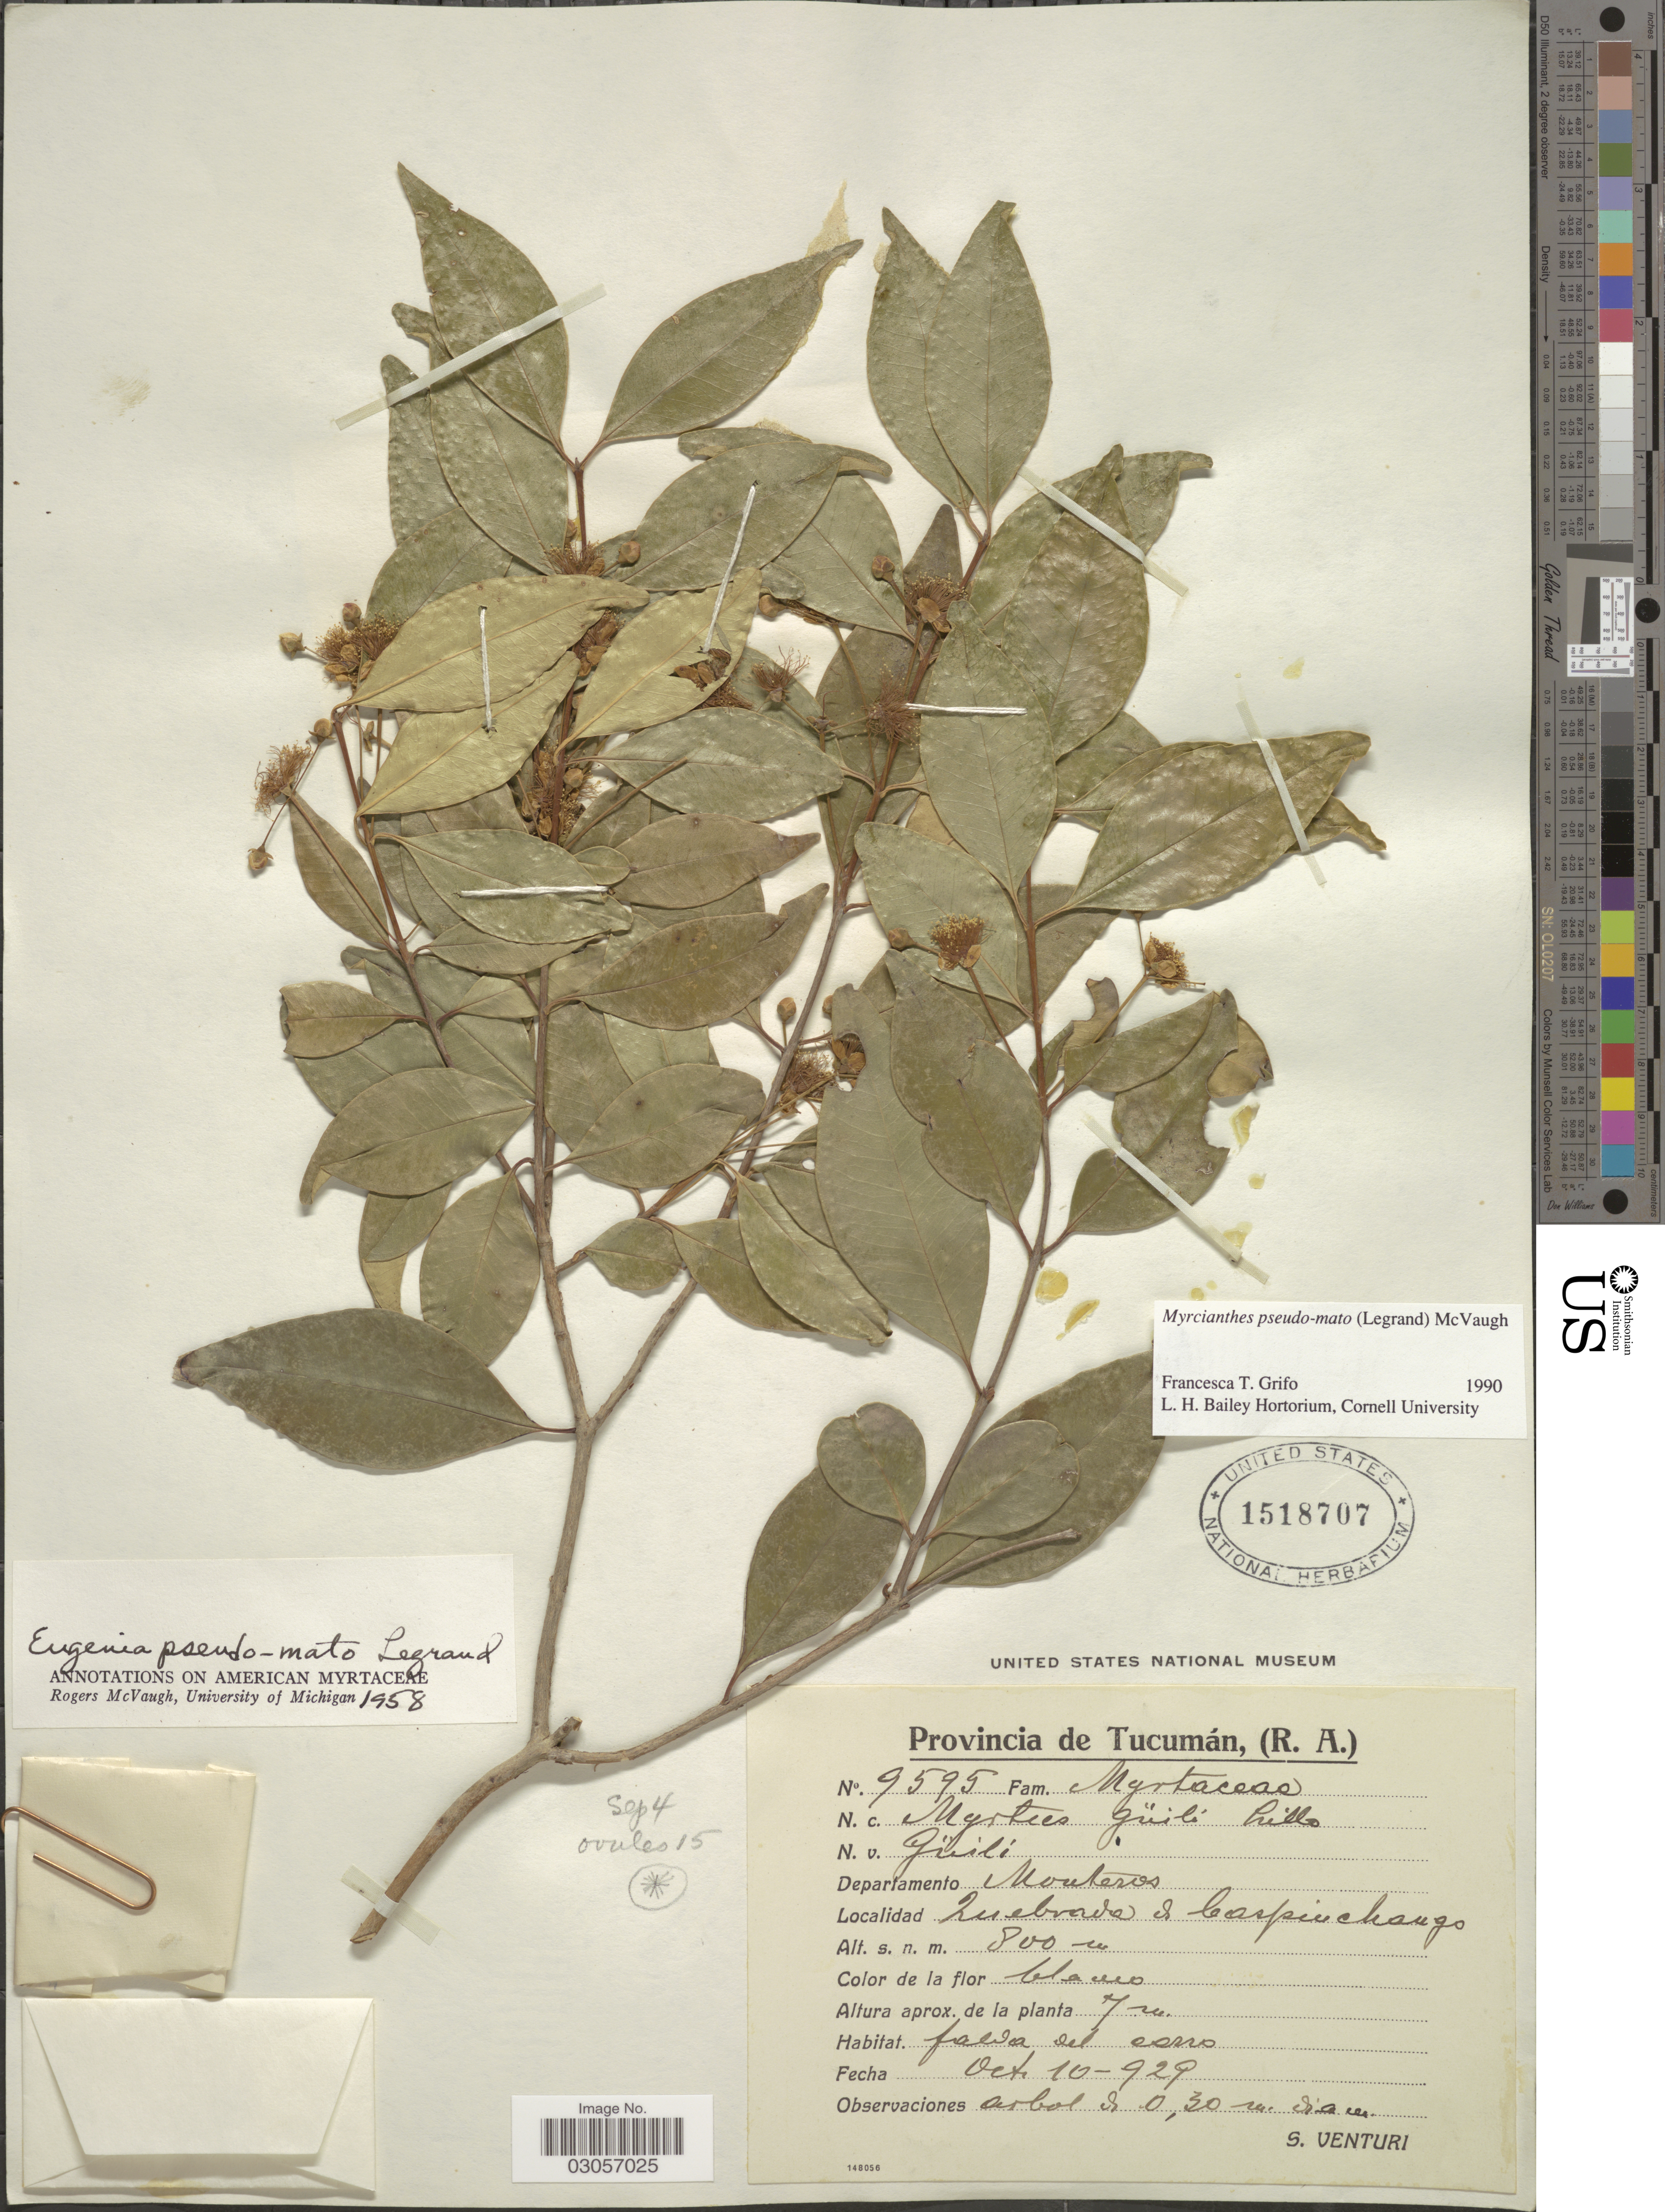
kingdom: Plantae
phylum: Tracheophyta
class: Magnoliopsida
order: Myrtales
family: Myrtaceae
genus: Myrcianthes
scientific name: Myrcianthes pseudomato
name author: (D. Legrand) McVaugh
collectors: S. Venturi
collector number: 9595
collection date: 1929-10-10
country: Argentina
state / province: Tucuman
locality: Departamento Monteros, Quebrada de Caspiuchango.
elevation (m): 800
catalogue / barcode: US 1518707